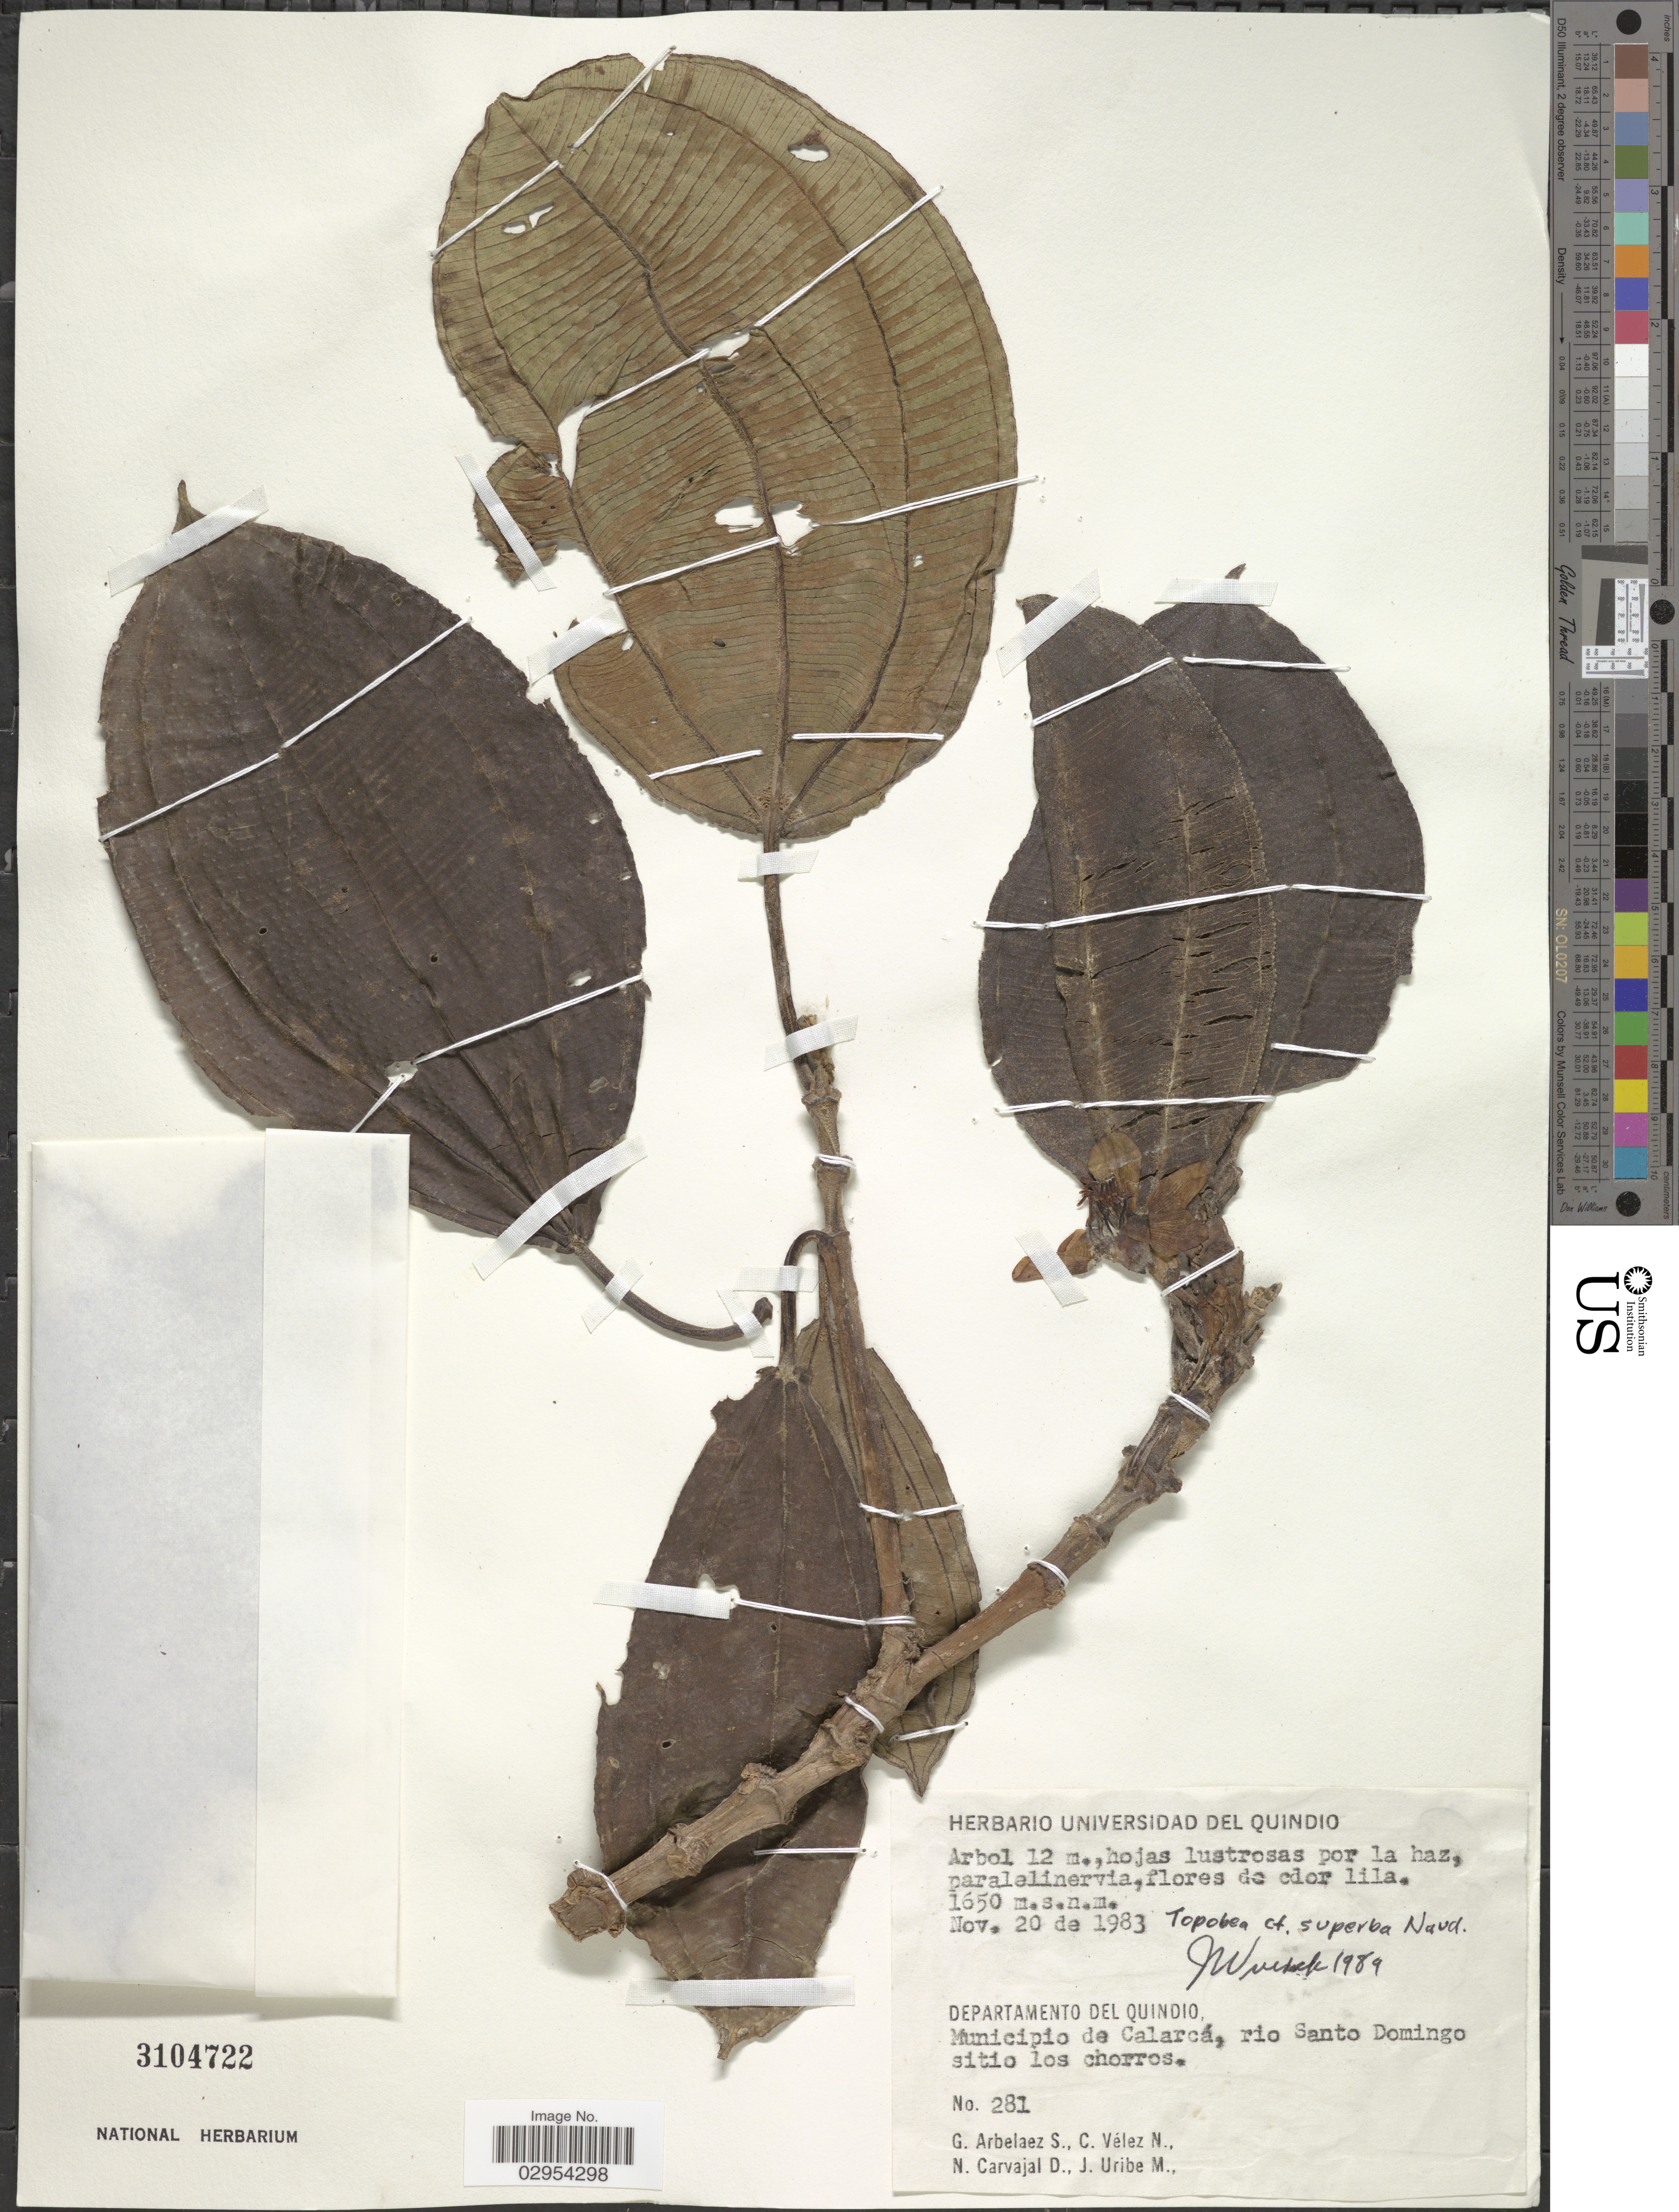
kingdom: Plantae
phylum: Tracheophyta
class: Magnoliopsida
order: Myrtales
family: Melastomataceae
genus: Topobea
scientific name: Topobea superba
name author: Naudin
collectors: G. Arbelaez S., C. Vélez N., N. Carvajal D. & J. Uribe M.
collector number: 281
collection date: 1983-11-20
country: Colombia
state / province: Quindío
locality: Municipio de Calarcá, rio Santo Domingo sitio los chorros.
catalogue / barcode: US 3104722